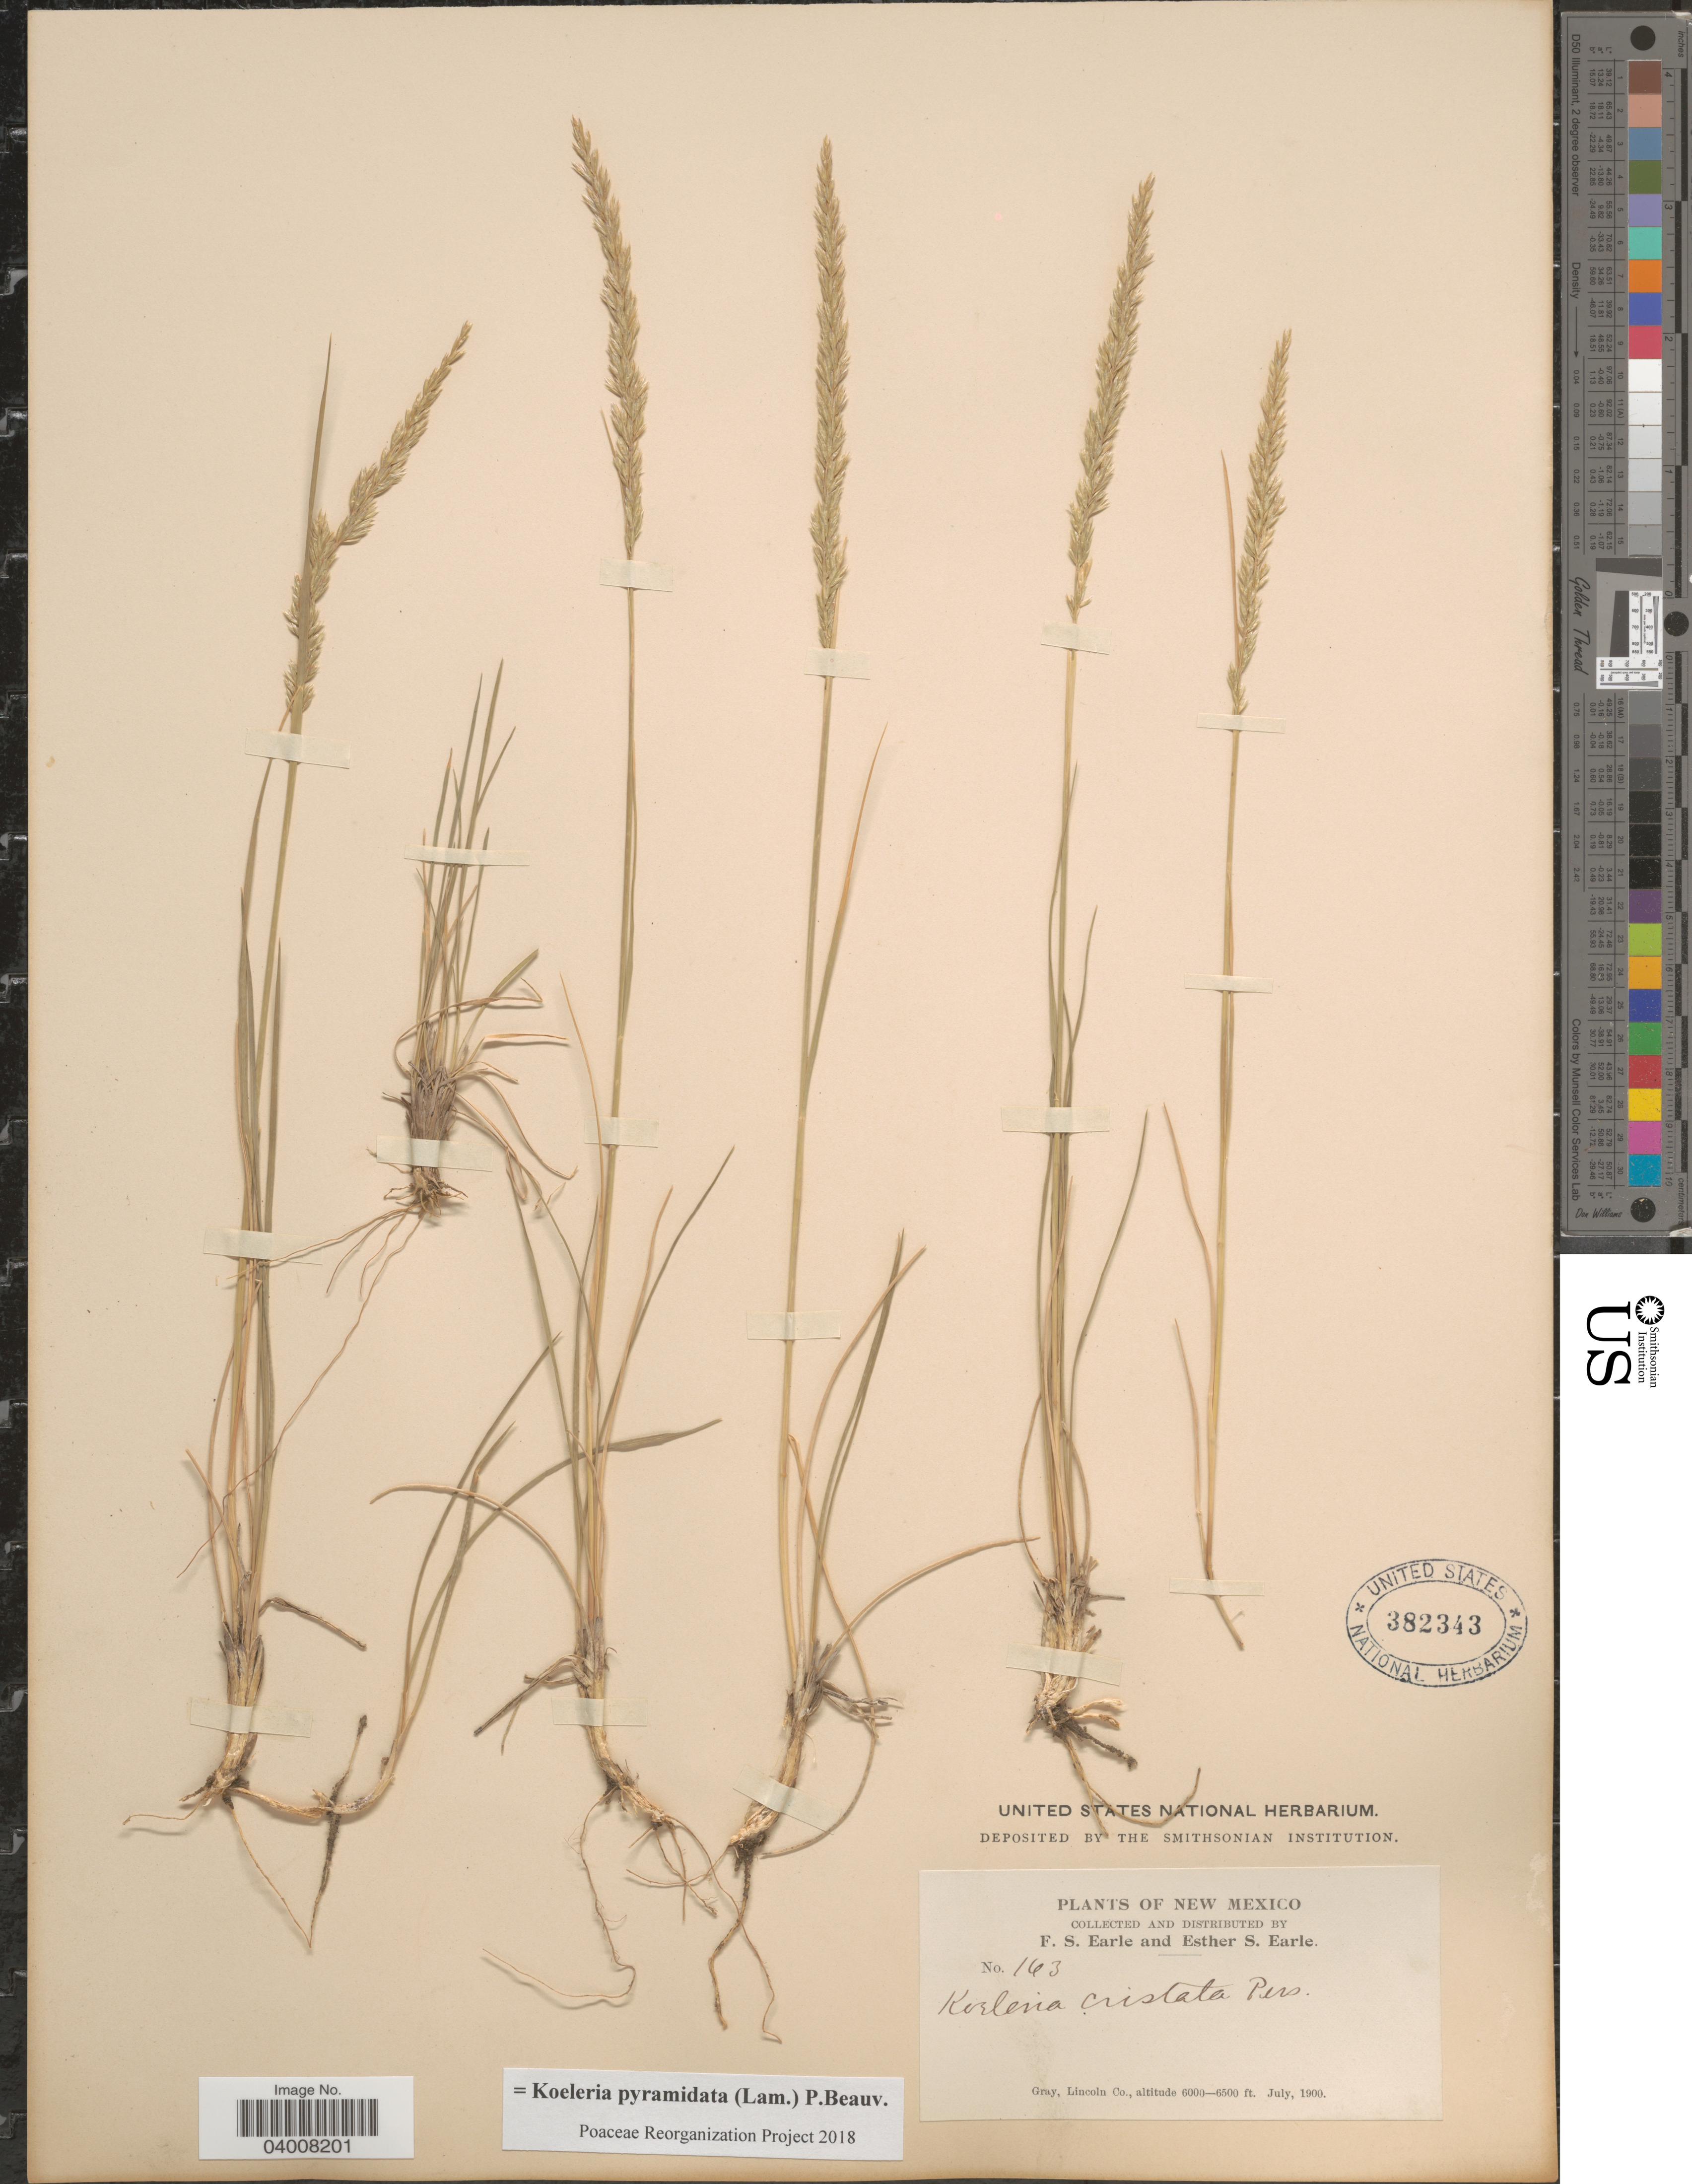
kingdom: Plantae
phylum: Tracheophyta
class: Liliopsida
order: Poales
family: Poaceae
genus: Koeleria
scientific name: Koeleria pyramidata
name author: (Lam.) P. Beauv.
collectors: F. S. Earle & E. S. Earle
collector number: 163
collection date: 1900-07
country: United States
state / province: New Mexico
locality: Gray, Lincoln Co.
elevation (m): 1829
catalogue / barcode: US 382343